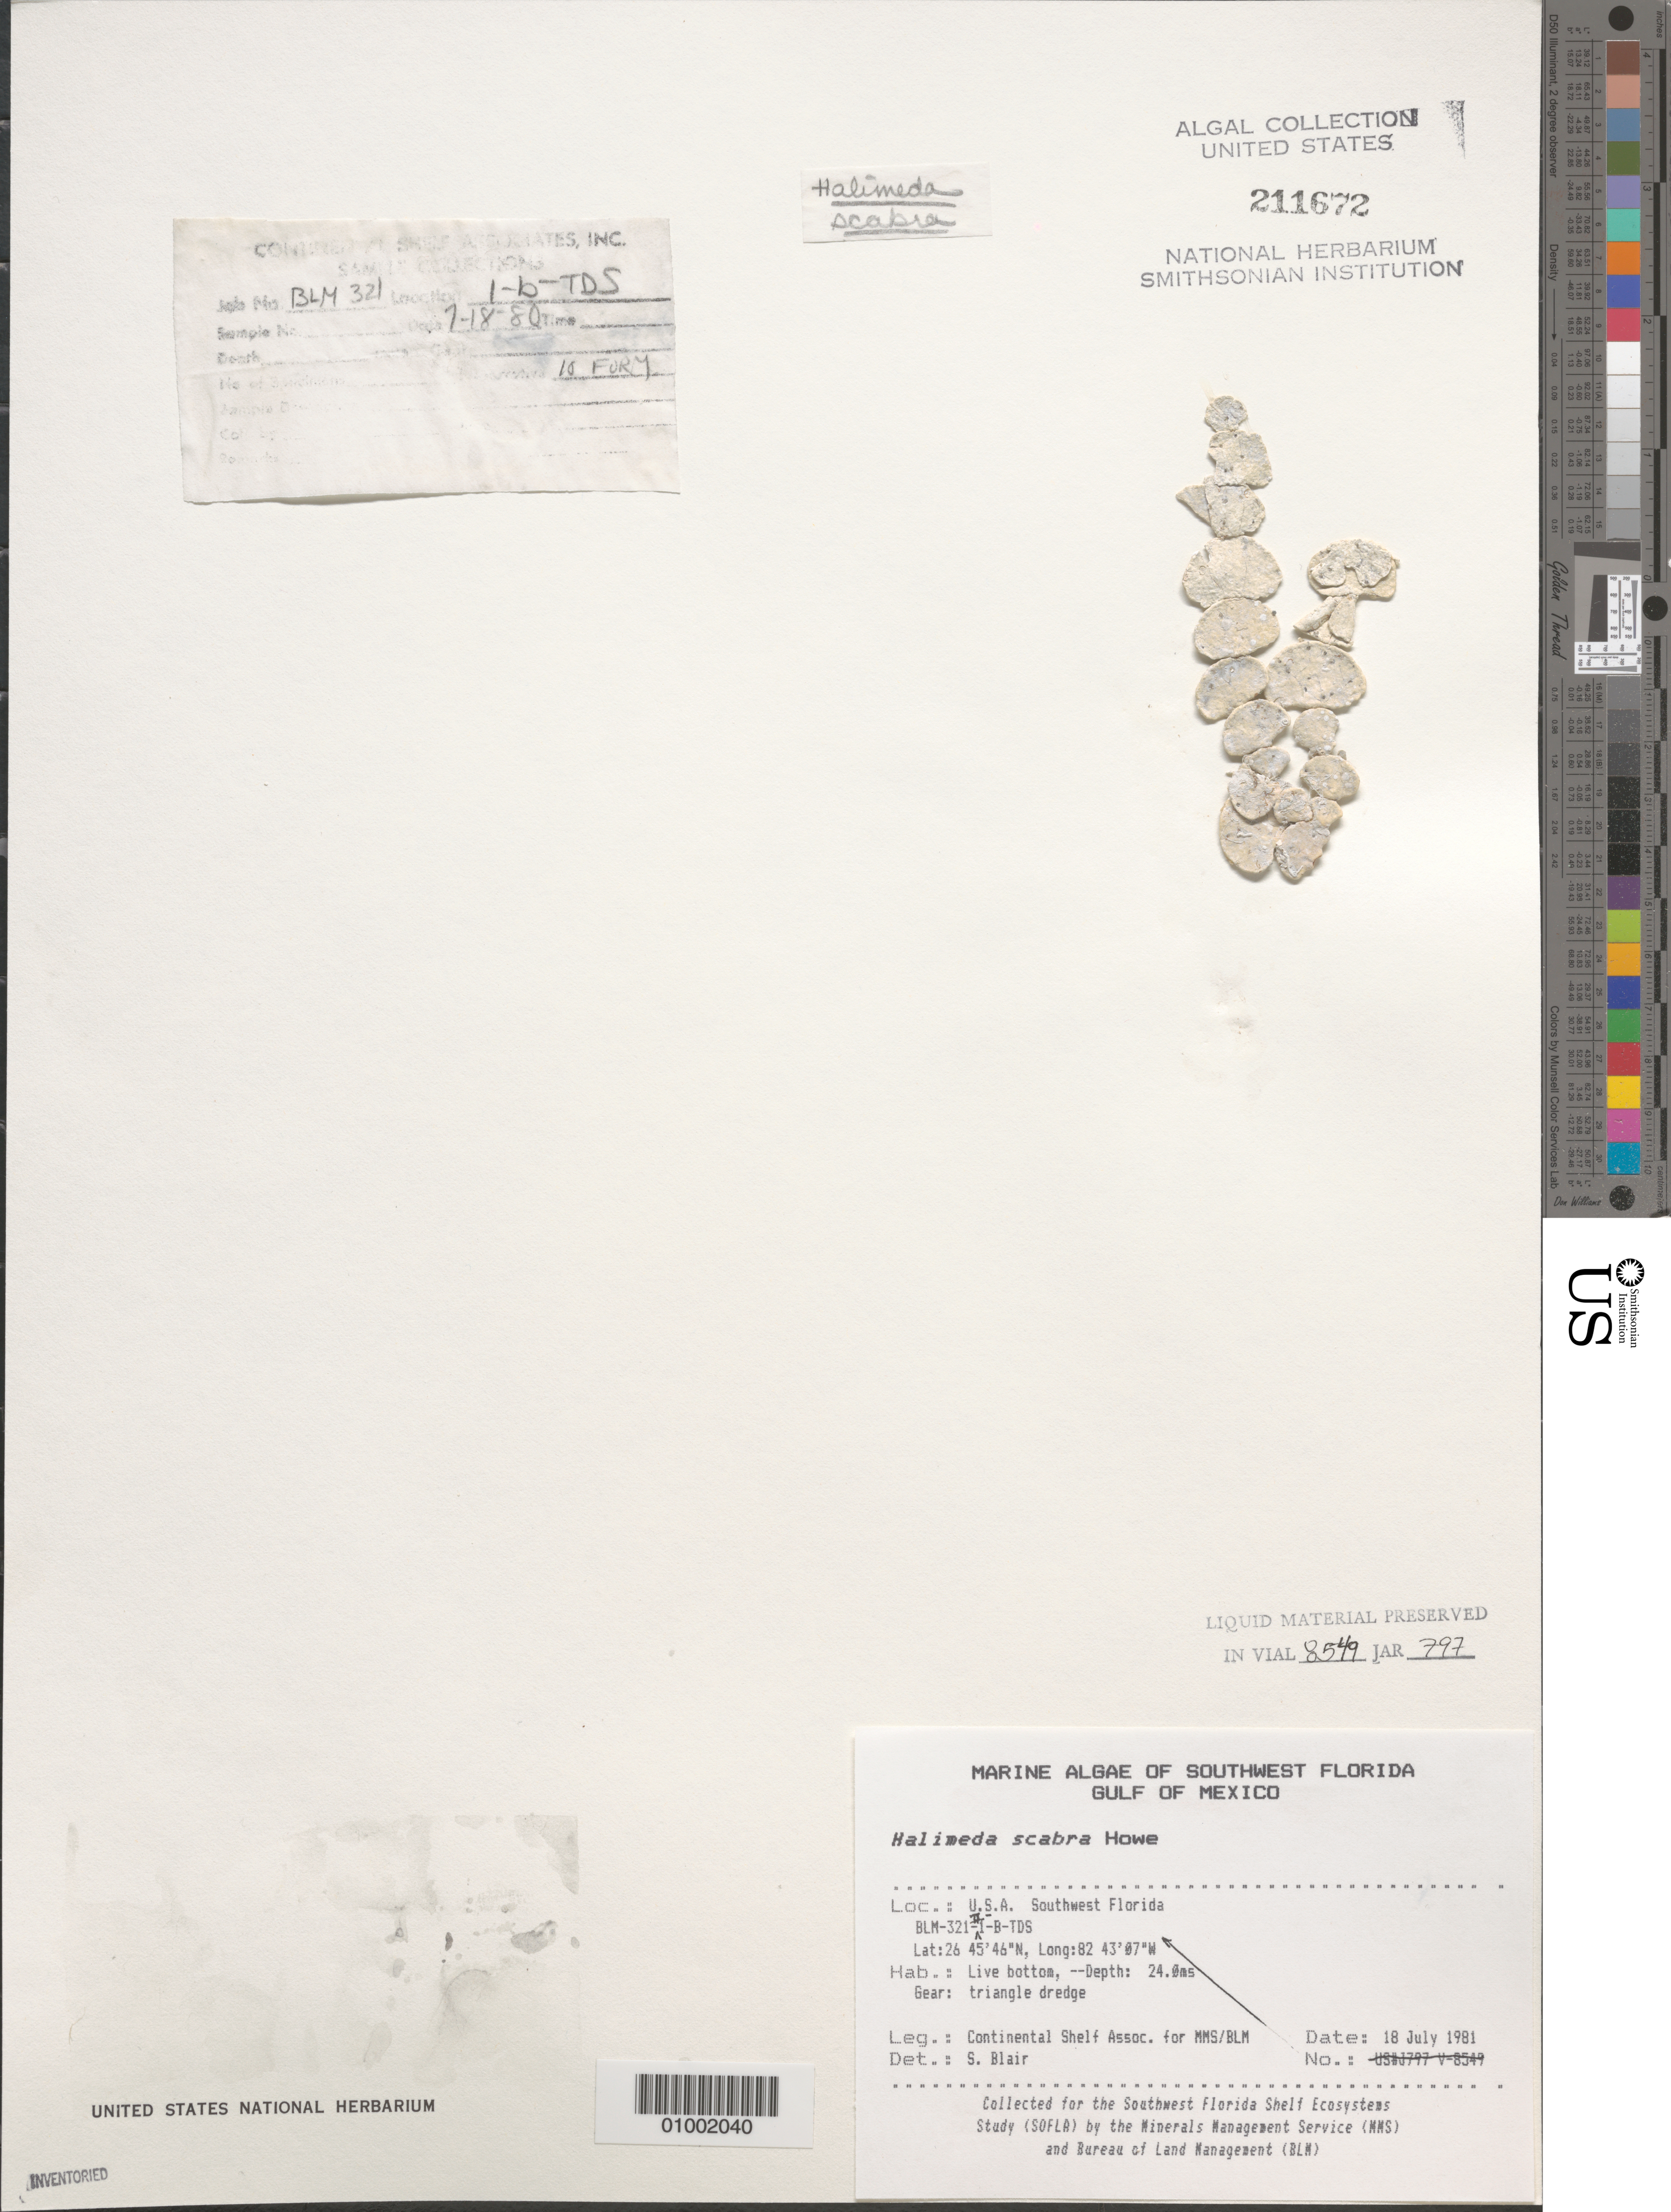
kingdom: Plantae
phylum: Chlorophyta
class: Ulvophyceae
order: Bryopsidales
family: Halimedaceae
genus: Halimeda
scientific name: Halimeda scabra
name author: M. Howe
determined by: Blair, S. M.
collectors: Continental Shelf Associates for the MMS/BLM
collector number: BLM-321-II-1-B-TDS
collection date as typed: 18 Jul 1981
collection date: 1981-07-18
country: United States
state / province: Florida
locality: Gulf of Mexico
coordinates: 26 45'46"N, 82 43'07"W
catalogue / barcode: US 211672